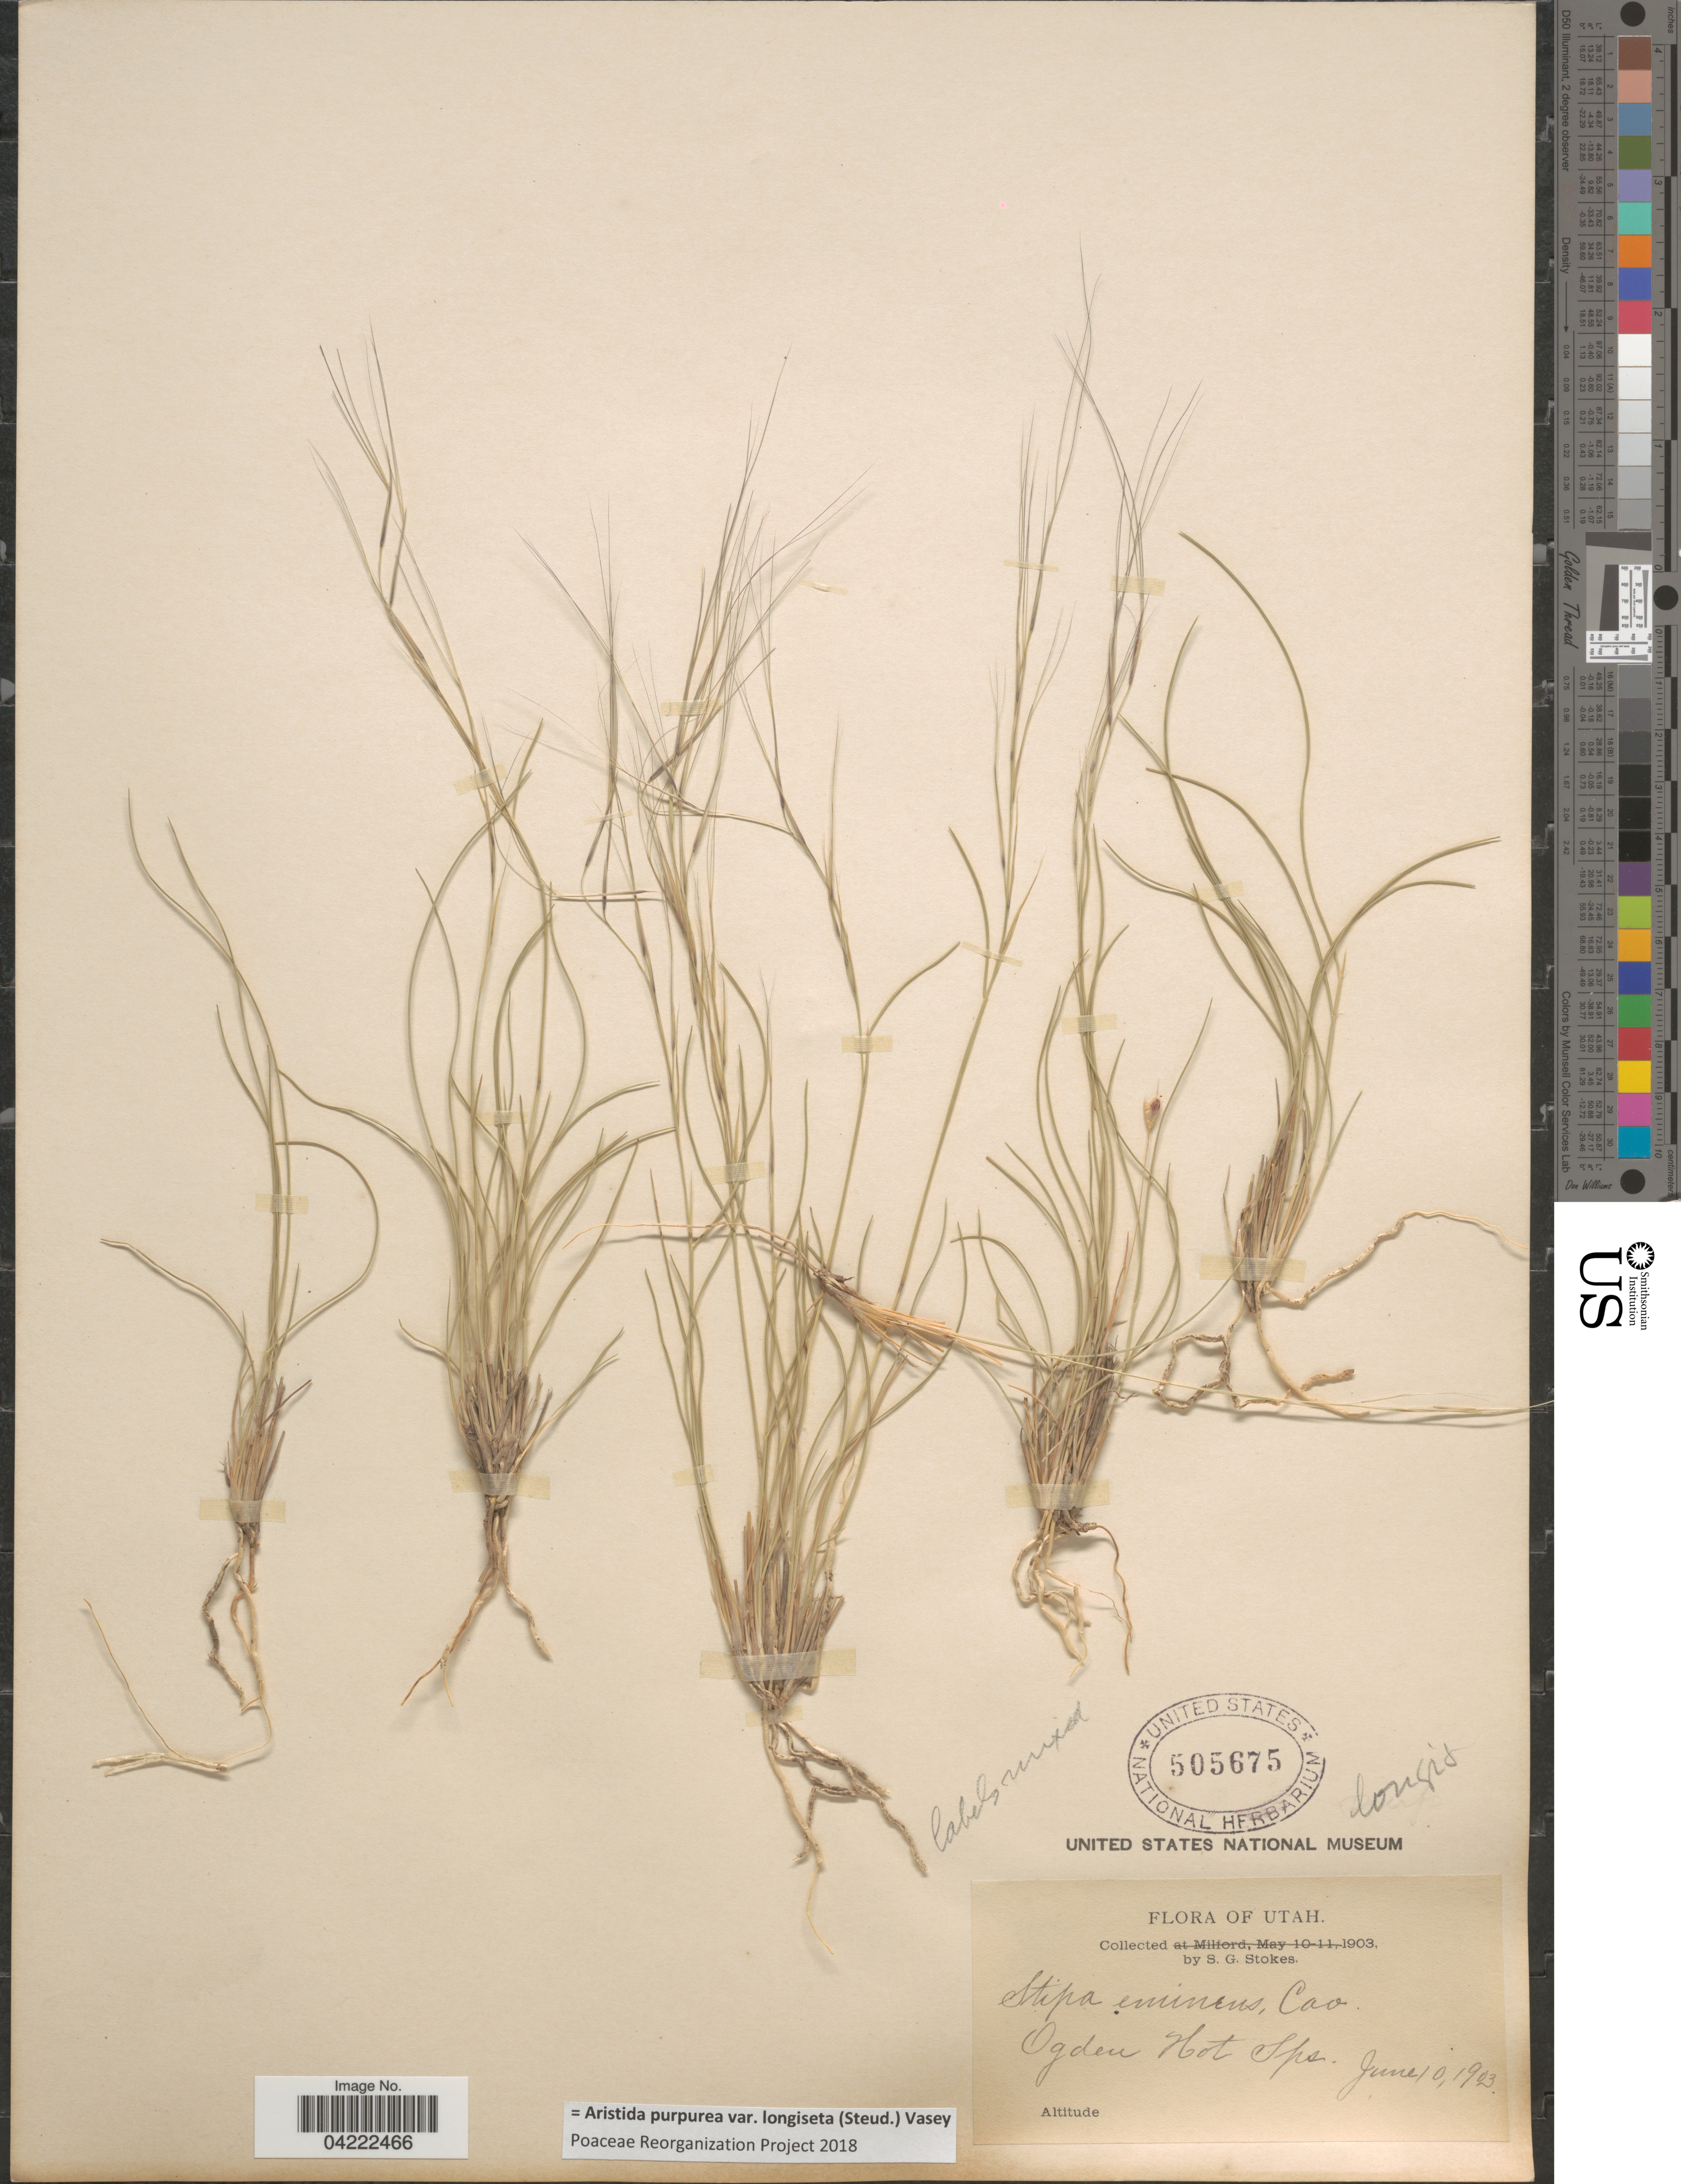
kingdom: Plantae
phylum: Tracheophyta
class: Liliopsida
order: Poales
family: Poaceae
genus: Aristida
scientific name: Aristida purpurea var. longiseta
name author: (Steud.) Vasey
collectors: S. G. Stokes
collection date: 1903-06-10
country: United States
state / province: Utah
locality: Ogden Hot Sps.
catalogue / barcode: US 505675